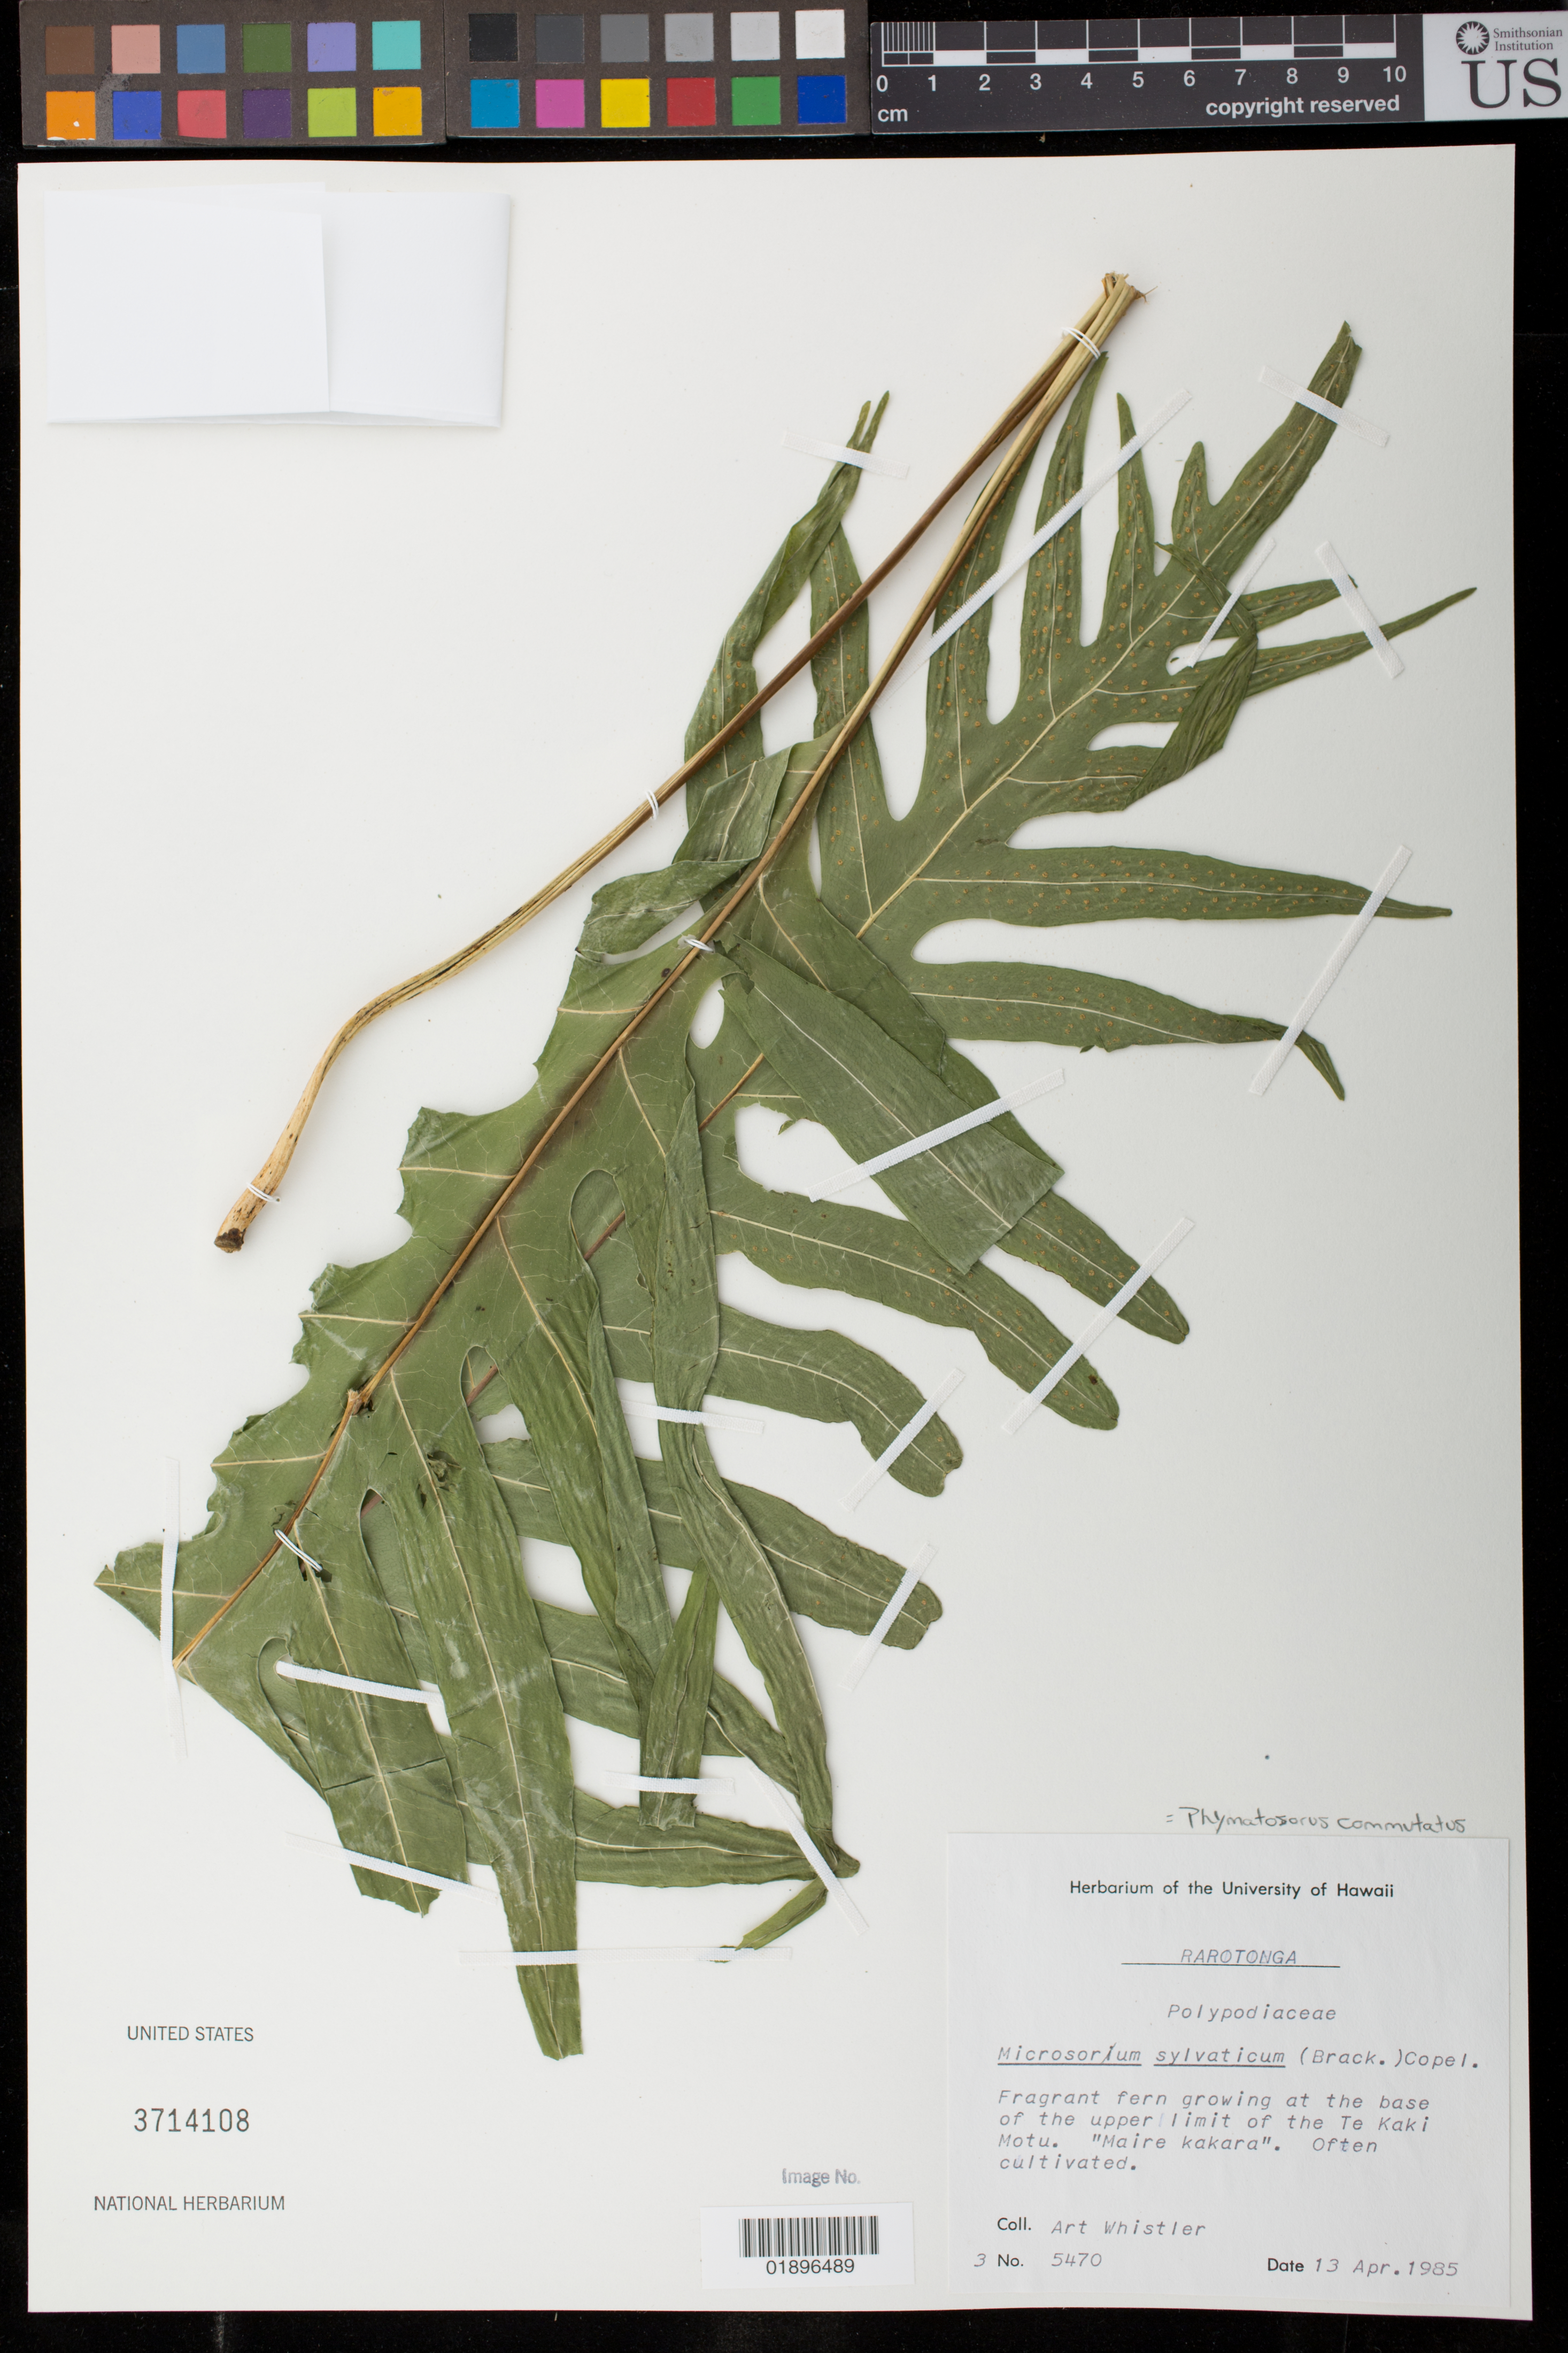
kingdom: Plantae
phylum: Tracheophyta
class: Polypodiopsida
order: Polypodiales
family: Polypodiaceae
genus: Phymatosorus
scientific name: Phymatosorus commutatus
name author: (Blume) Serm.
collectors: A. Whistler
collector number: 5470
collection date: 1985-04-13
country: Cook Islands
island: Rarotonga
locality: At the base of the upper limit of the Te Kaki Motu.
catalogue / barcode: US 3714108